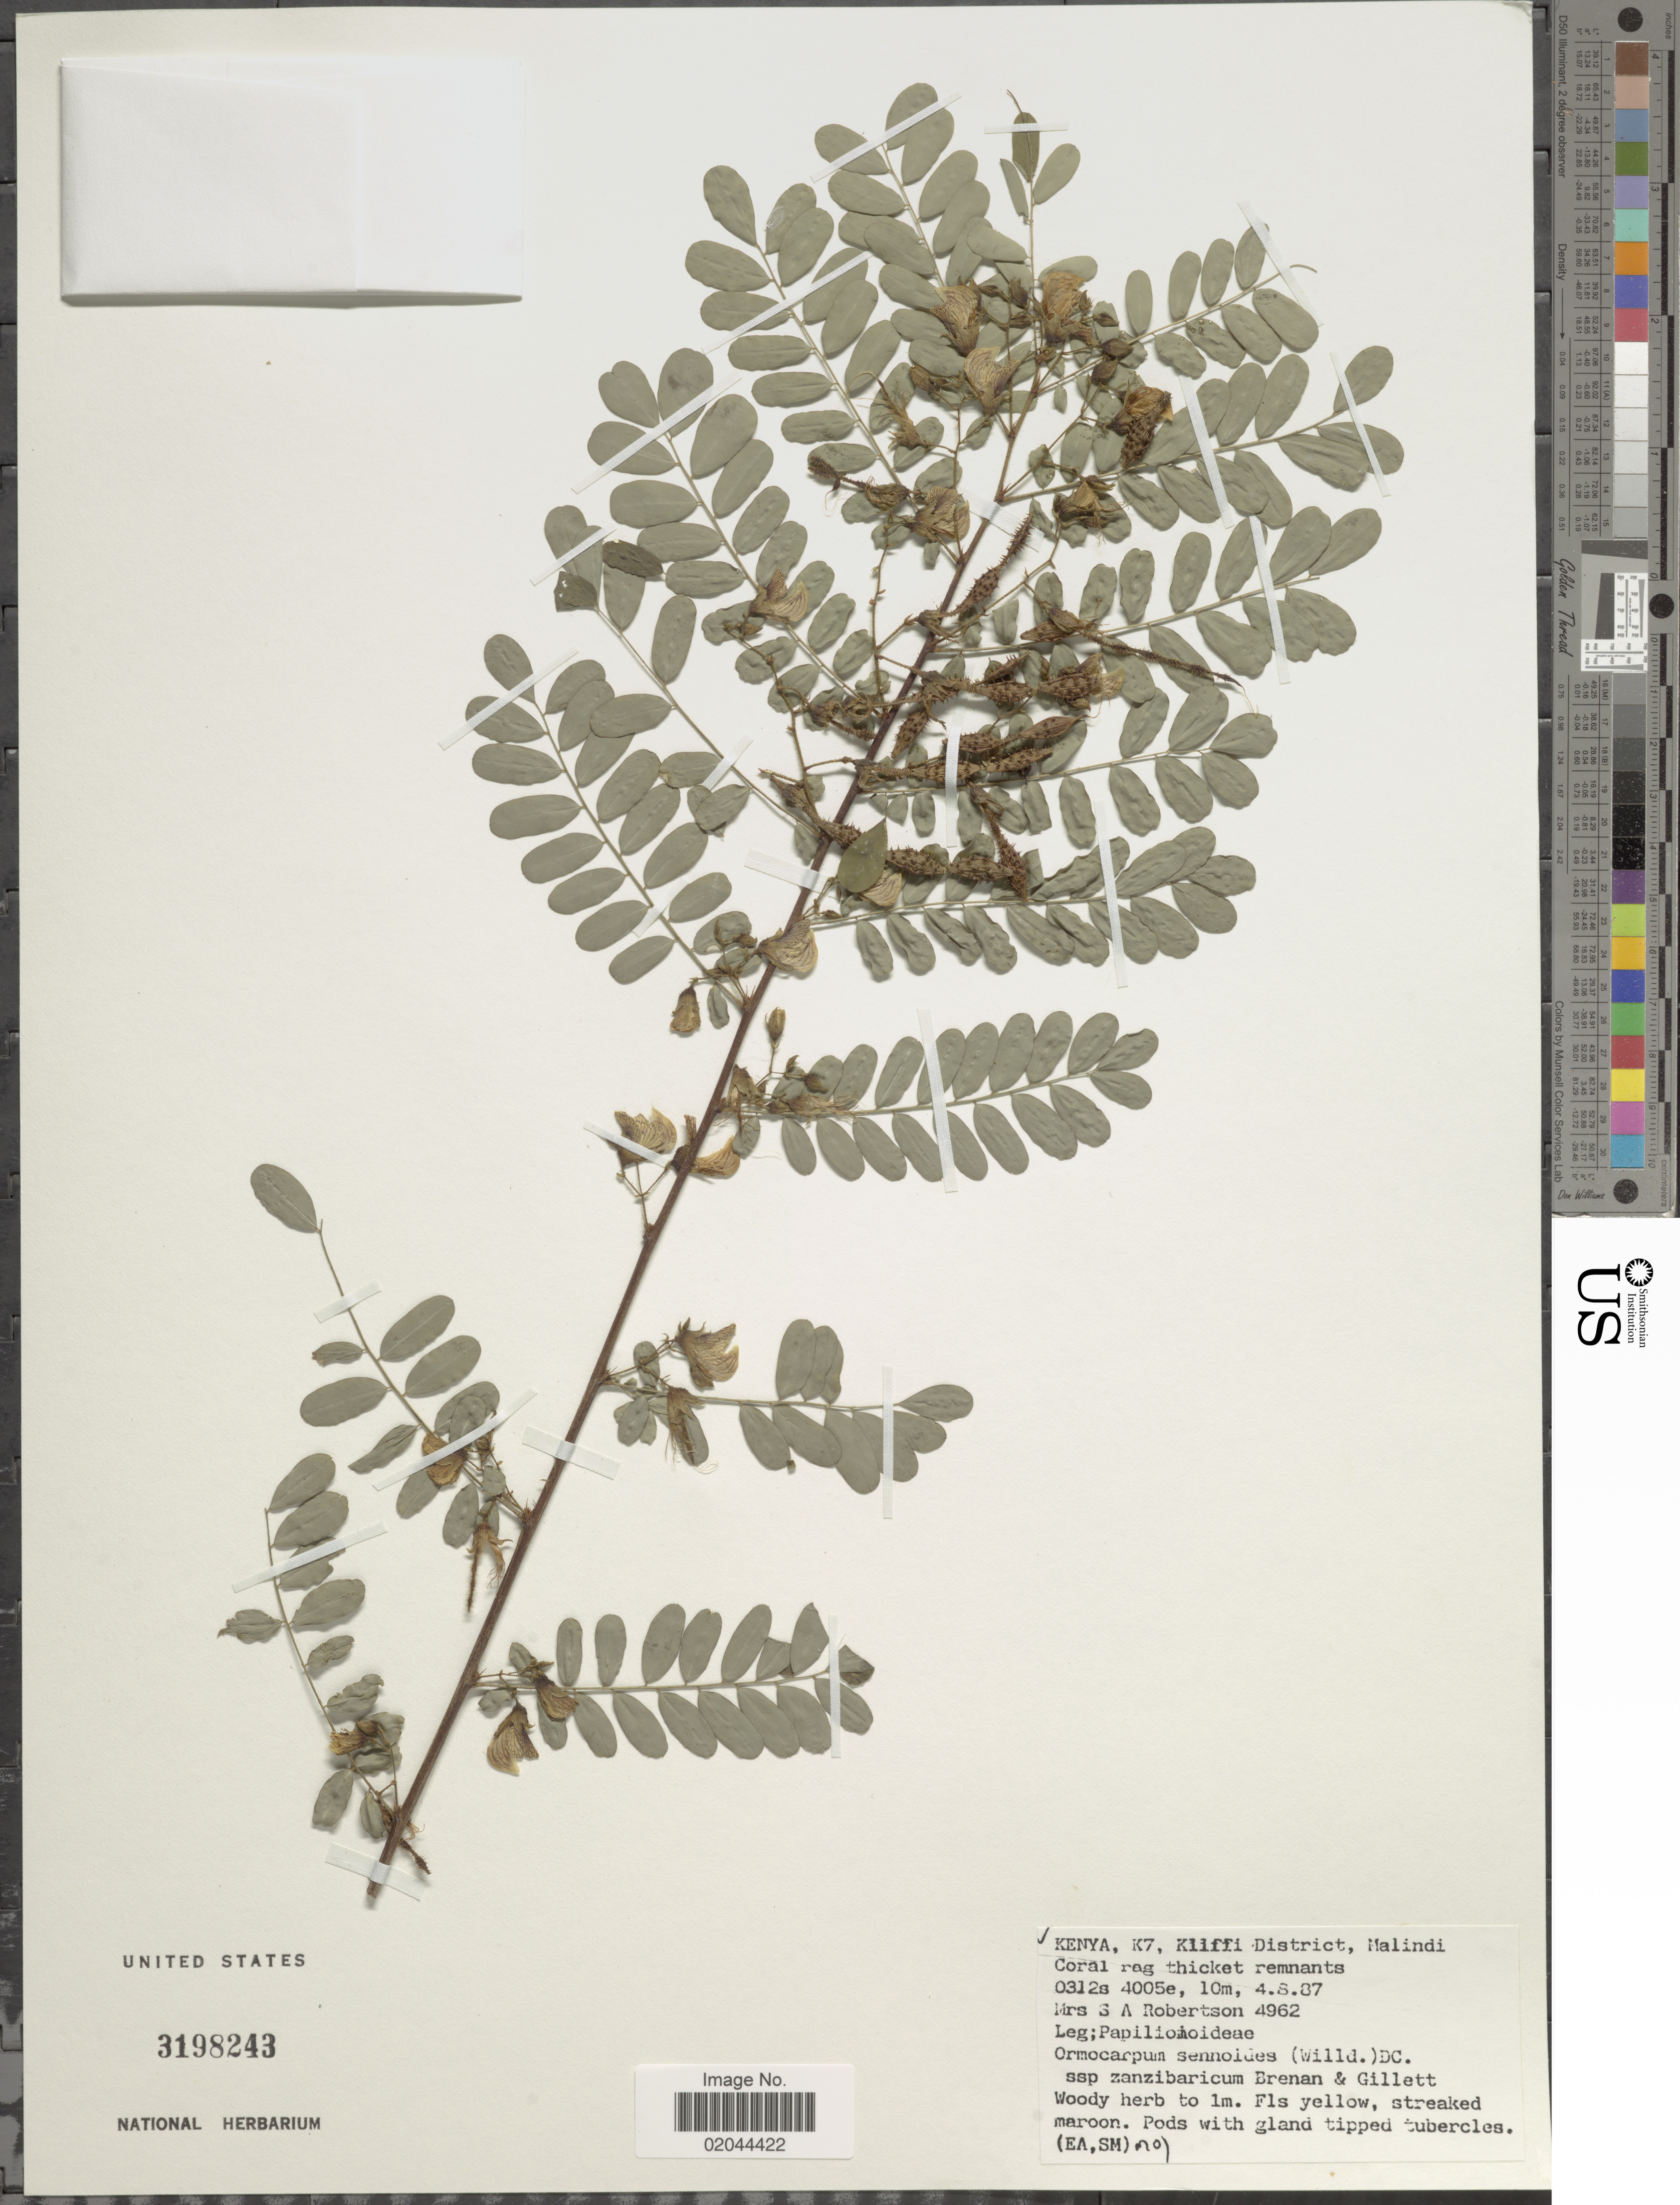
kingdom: Plantae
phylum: Tracheophyta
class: Magnoliopsida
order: Fabales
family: Fabaceae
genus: Ormocarpum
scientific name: Ormocarpum sennoides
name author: (Willd.) DC.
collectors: S. Robertson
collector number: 4962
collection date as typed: Transcribed d/m/y: 4/8/37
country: Kenya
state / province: Kilifi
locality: K7, Kliffi Distrcit, Malindi, Coral rag. thicket remnants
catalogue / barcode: US 3198243